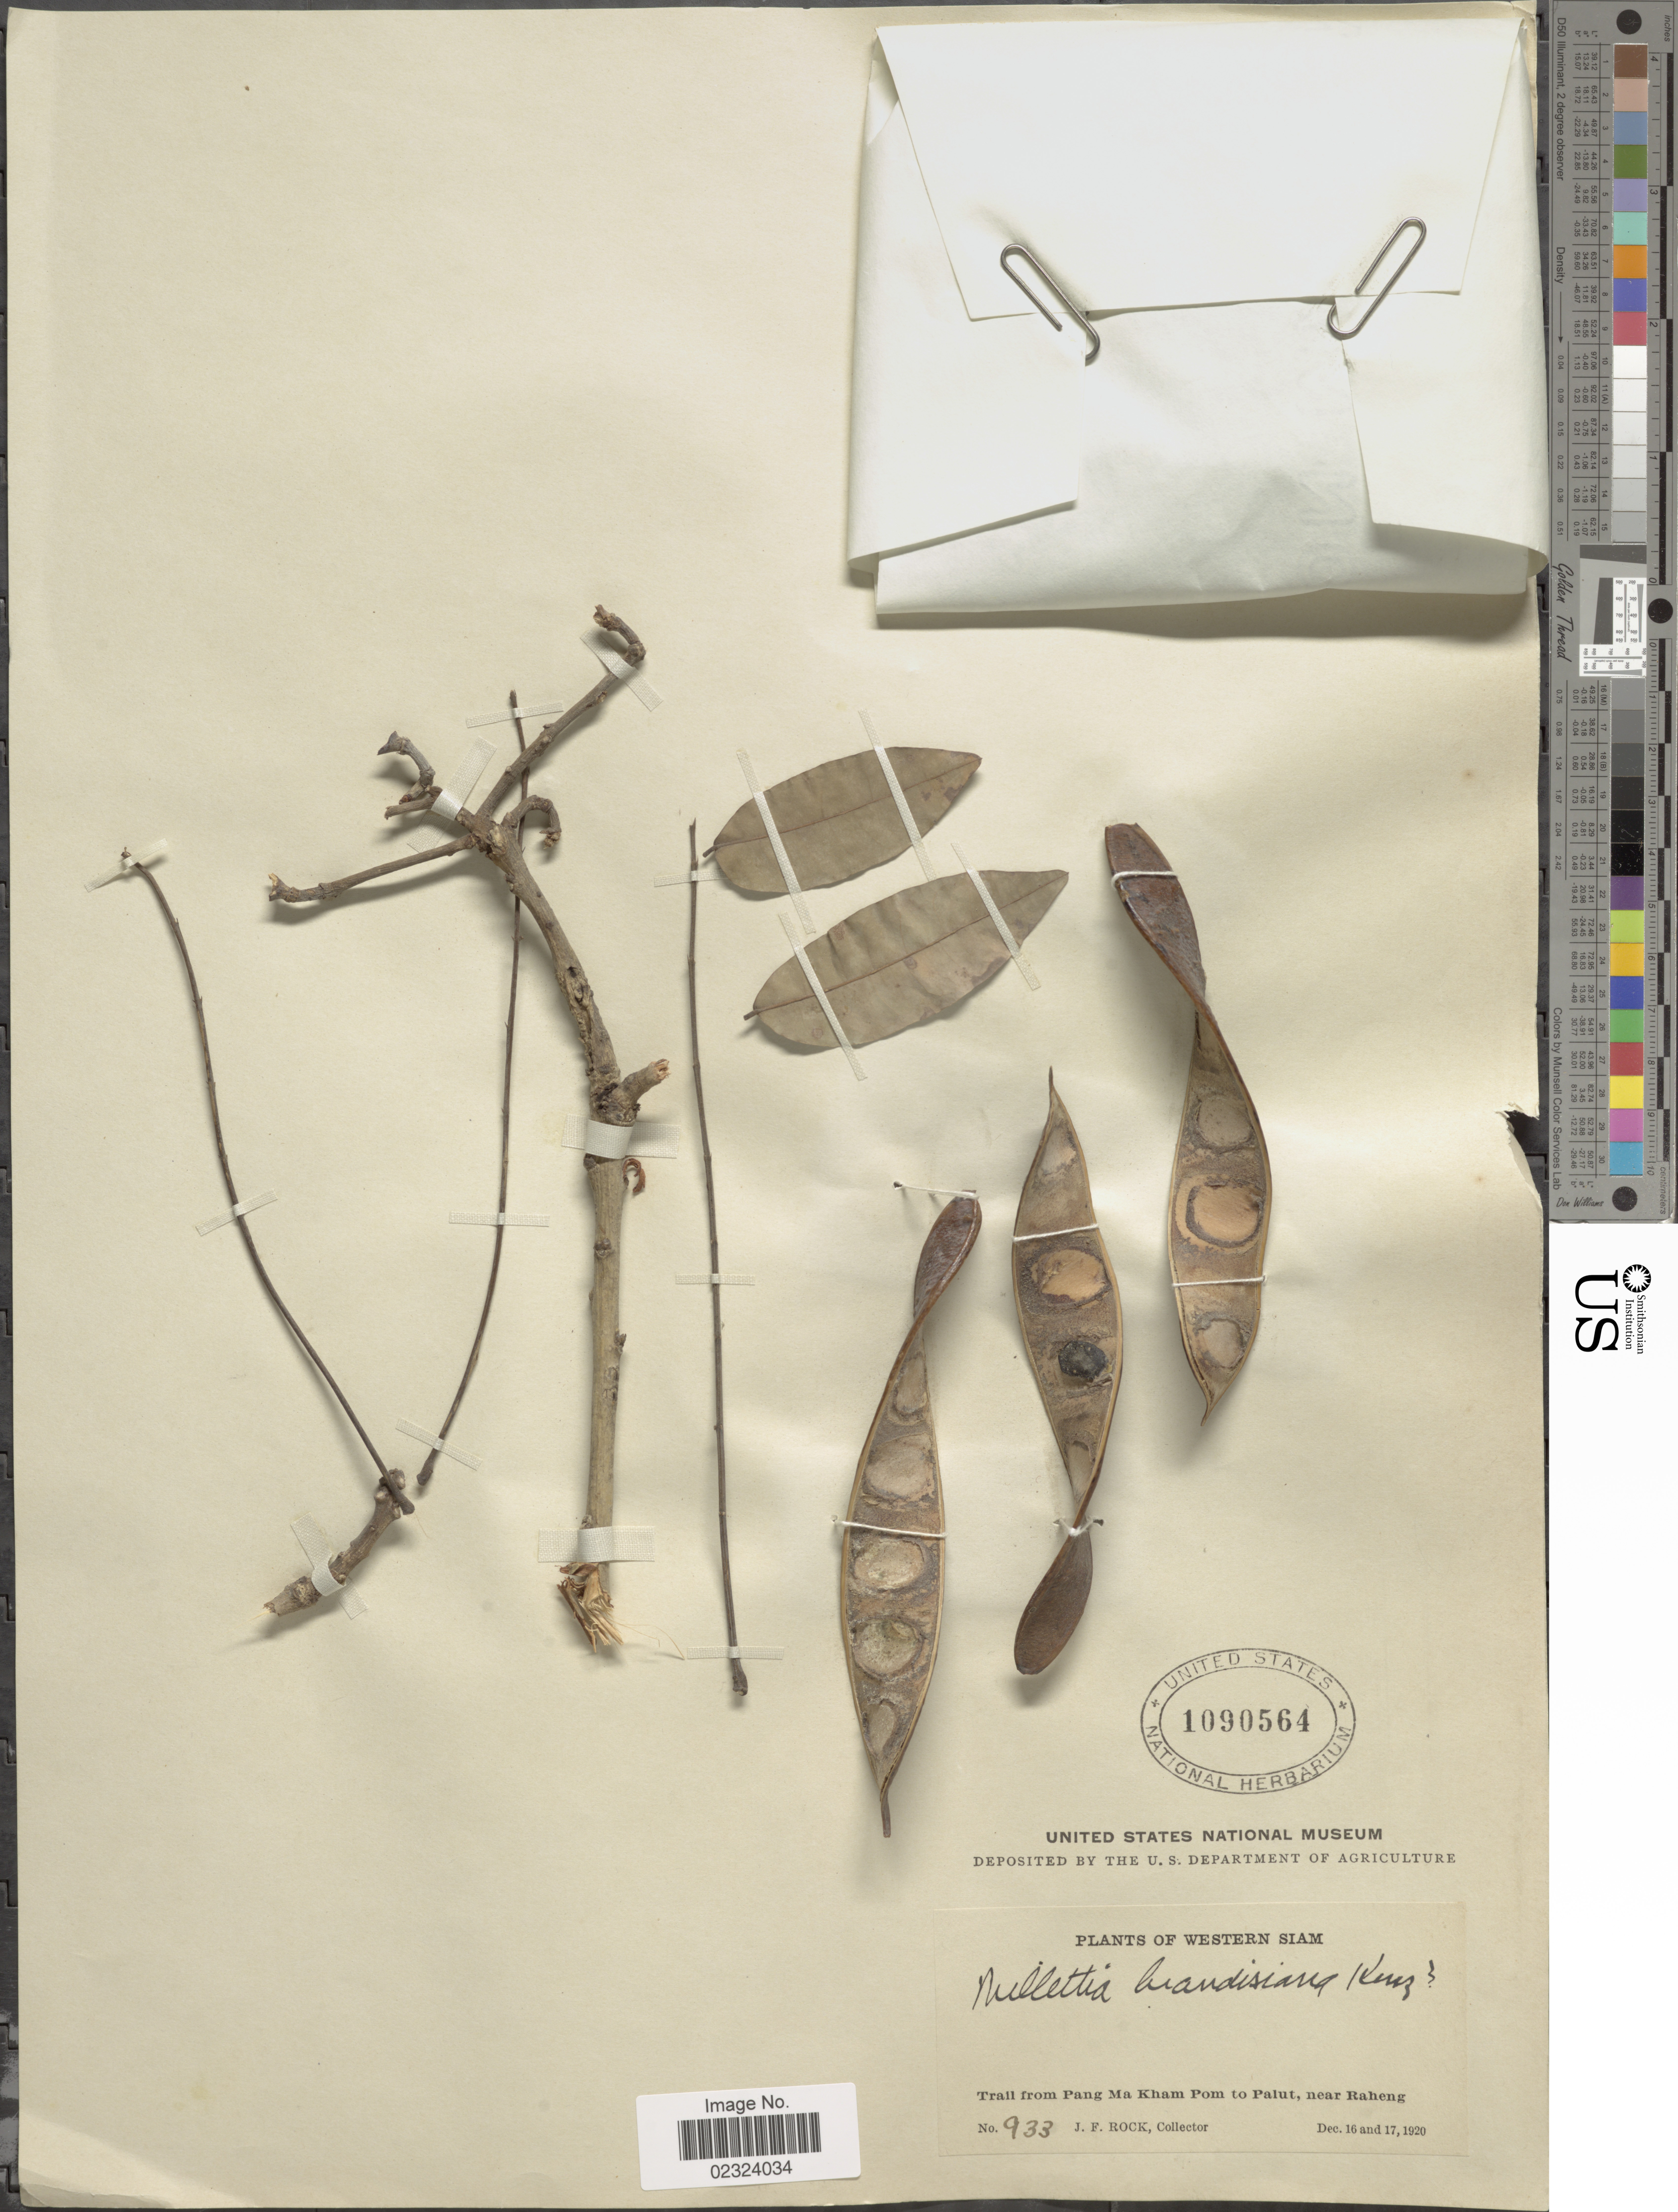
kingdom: Plantae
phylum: Tracheophyta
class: Magnoliopsida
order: Fabales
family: Fabaceae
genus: Millettia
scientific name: Millettia brandisiana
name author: Kurz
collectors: J. Rock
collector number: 933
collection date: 1920-12-16/1920-12-17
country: Thailand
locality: Trail from Pang Ma Kham Pom to Palut, near Raheng. Western Siam.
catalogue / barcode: US 1090564